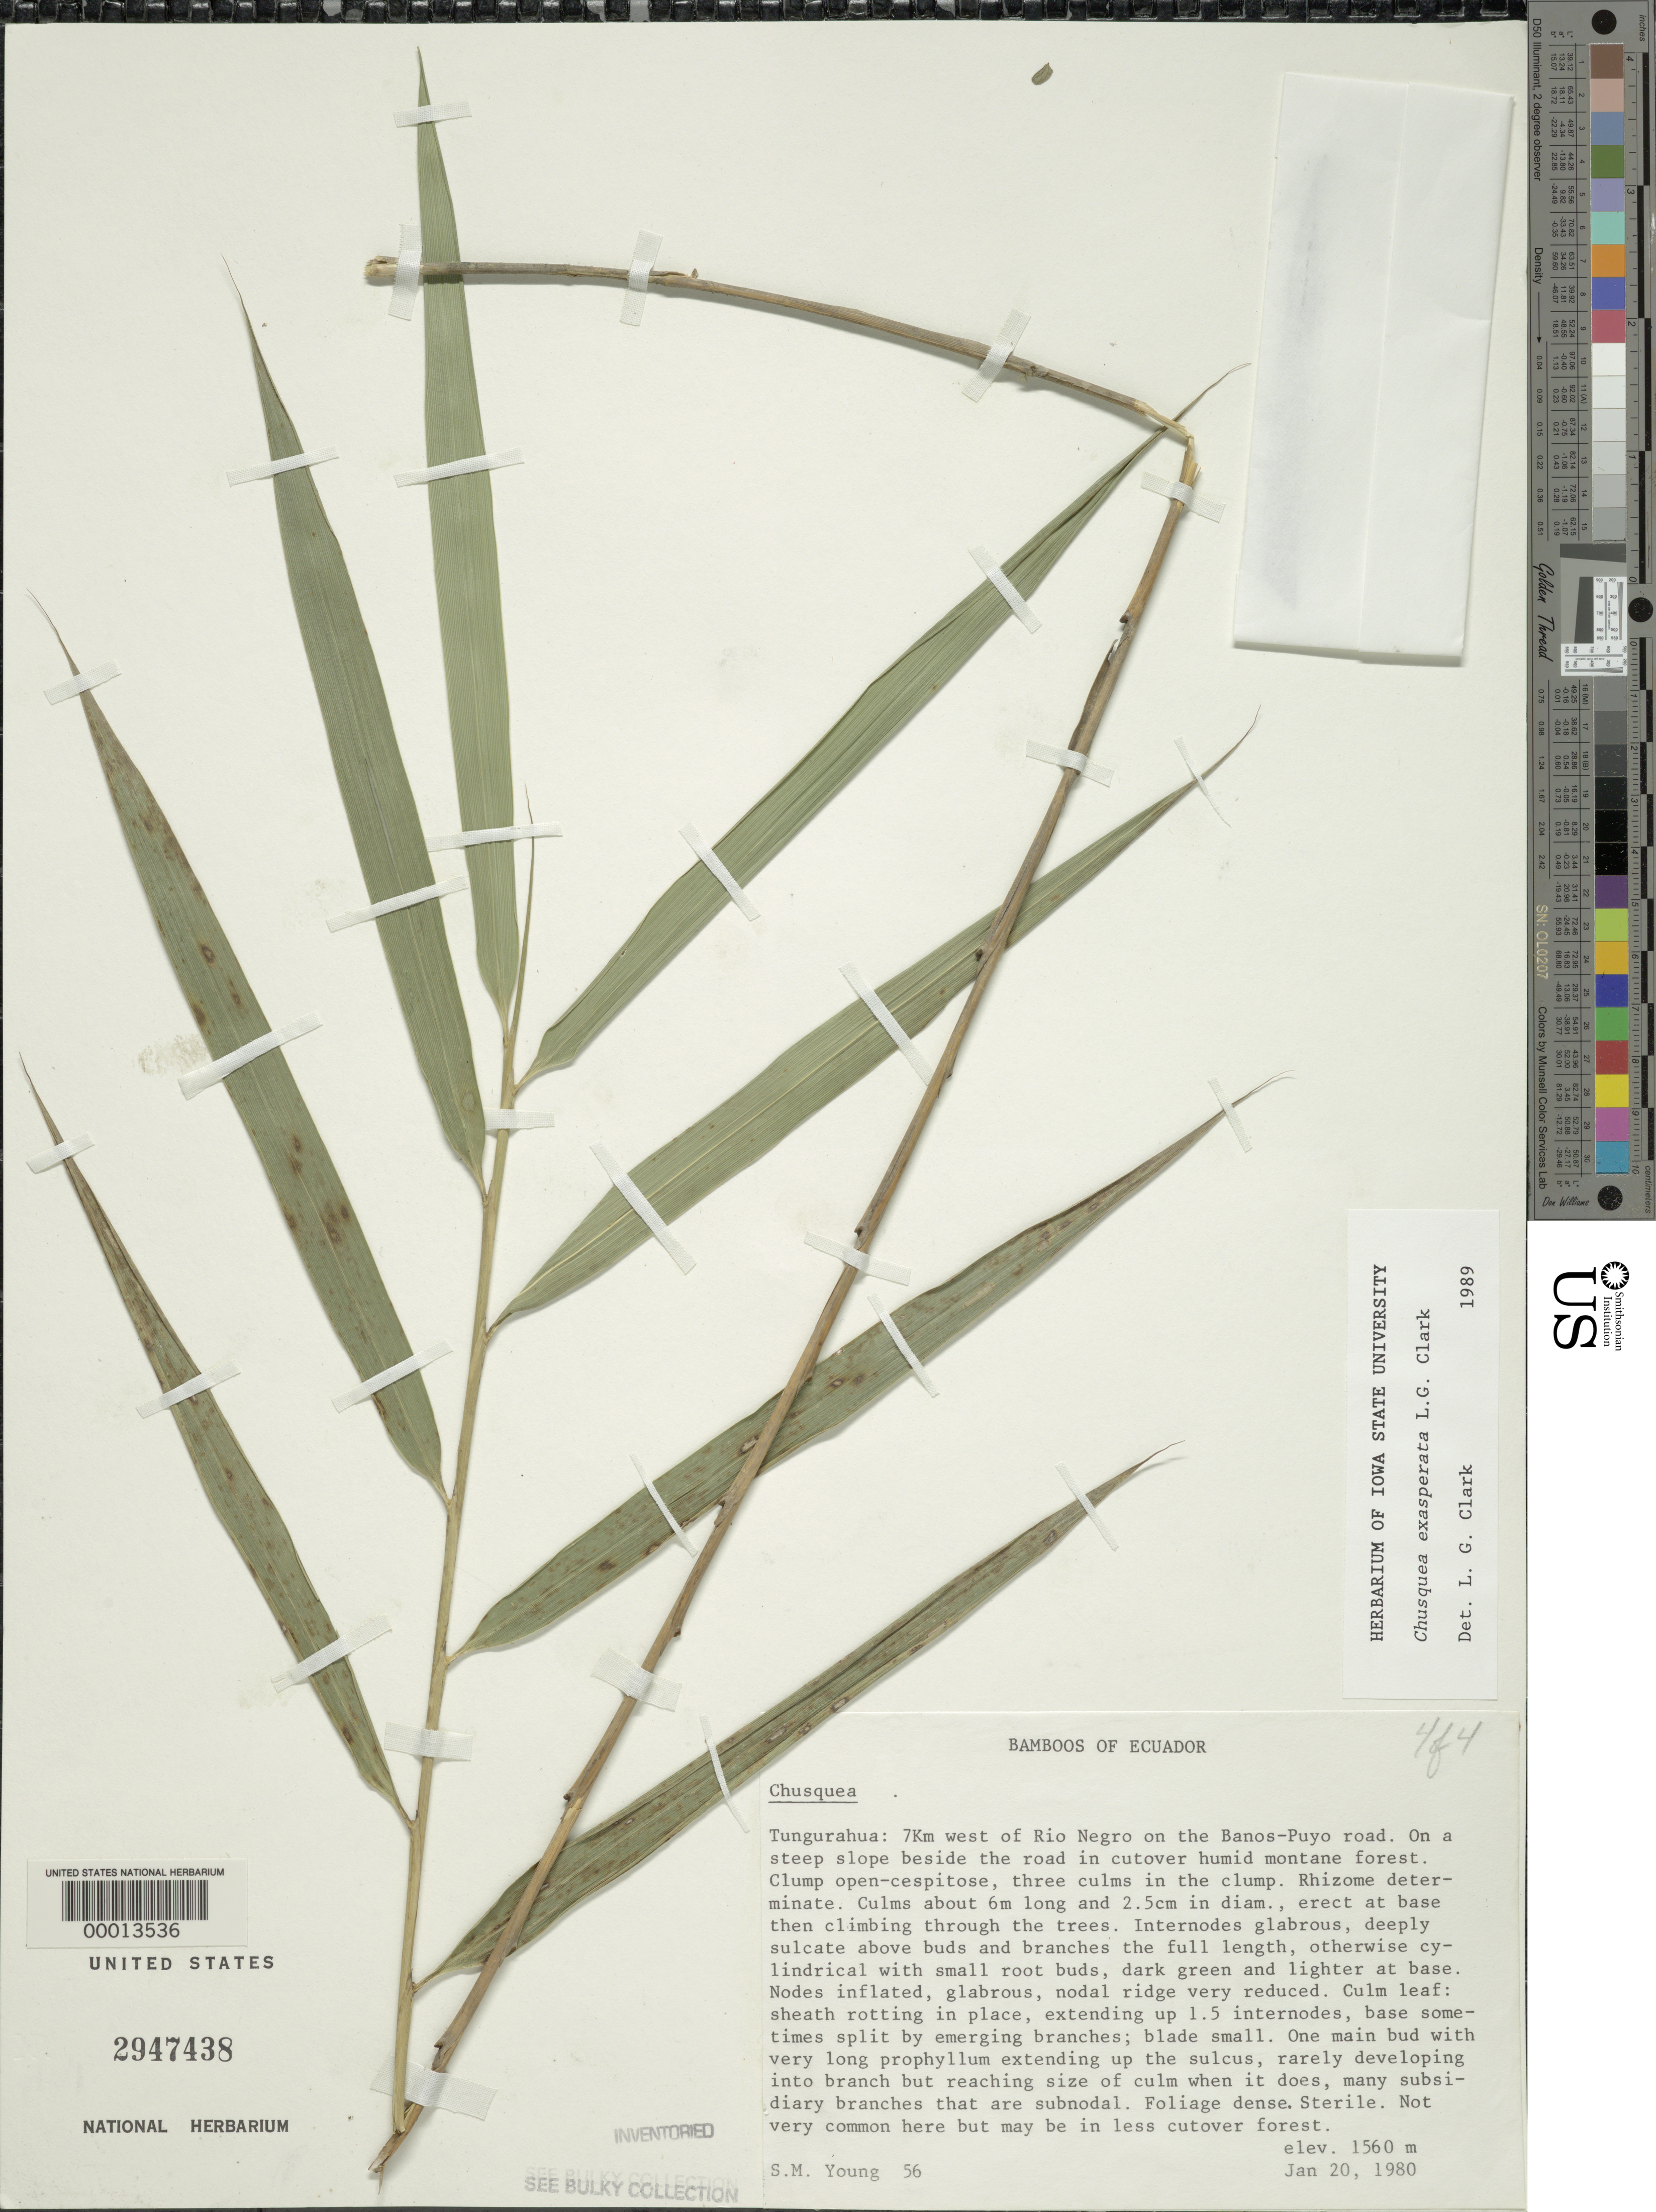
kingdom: Plantae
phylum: Tracheophyta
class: Liliopsida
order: Poales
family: Poaceae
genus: Chusquea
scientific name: Chusquea exasperata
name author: L.G. Clark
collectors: S. Young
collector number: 56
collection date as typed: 20 Jan 1980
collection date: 1980-01-20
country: Ecuador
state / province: Tungurahua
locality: Rio Negro, Banos-Puyo Road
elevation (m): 1560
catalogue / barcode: US 2947438